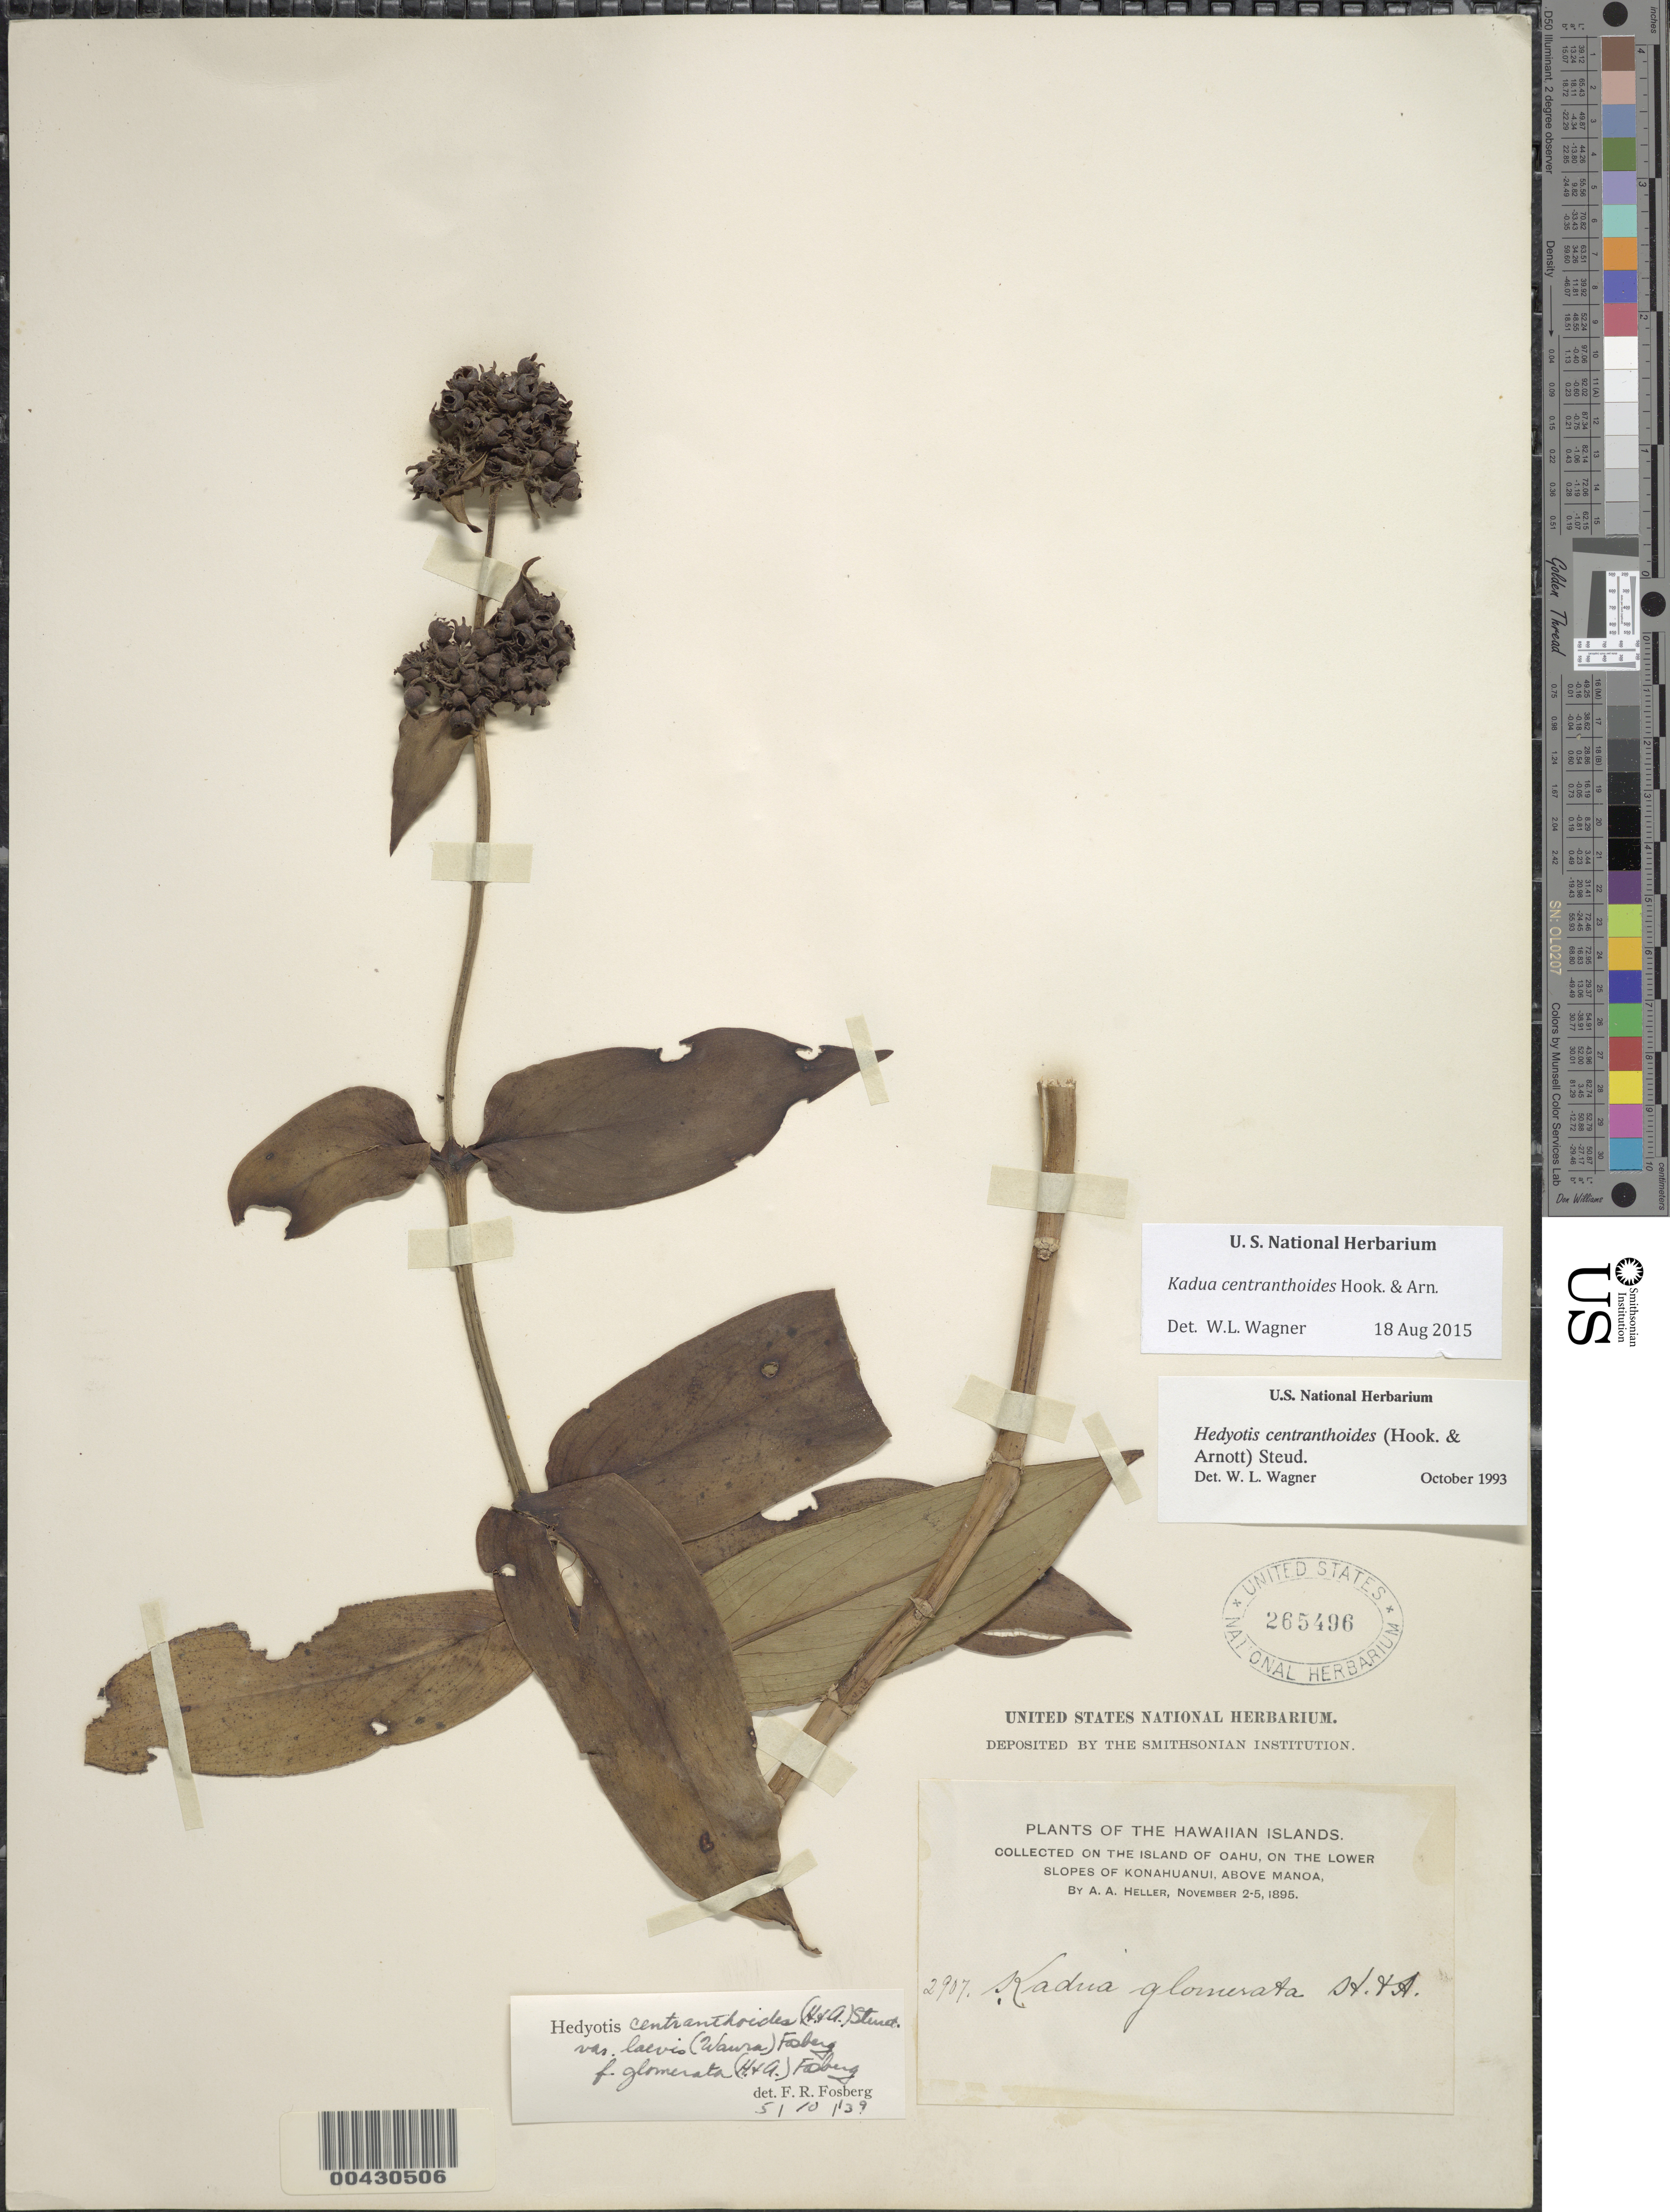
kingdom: Plantae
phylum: Tracheophyta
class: Magnoliopsida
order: Gentianales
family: Rubiaceae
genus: Kadua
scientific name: Kadua centranthoides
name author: Hook. & Arn.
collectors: A. A. Heller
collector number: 2907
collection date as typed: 2 Nov 1895 to 5 Nov 1895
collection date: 1895-11-02/1895-11-05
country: United States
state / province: Hawaii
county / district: Honolulu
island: Oahu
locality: On the lower slopes of Konahuanui, above Manoa.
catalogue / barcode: US 265496